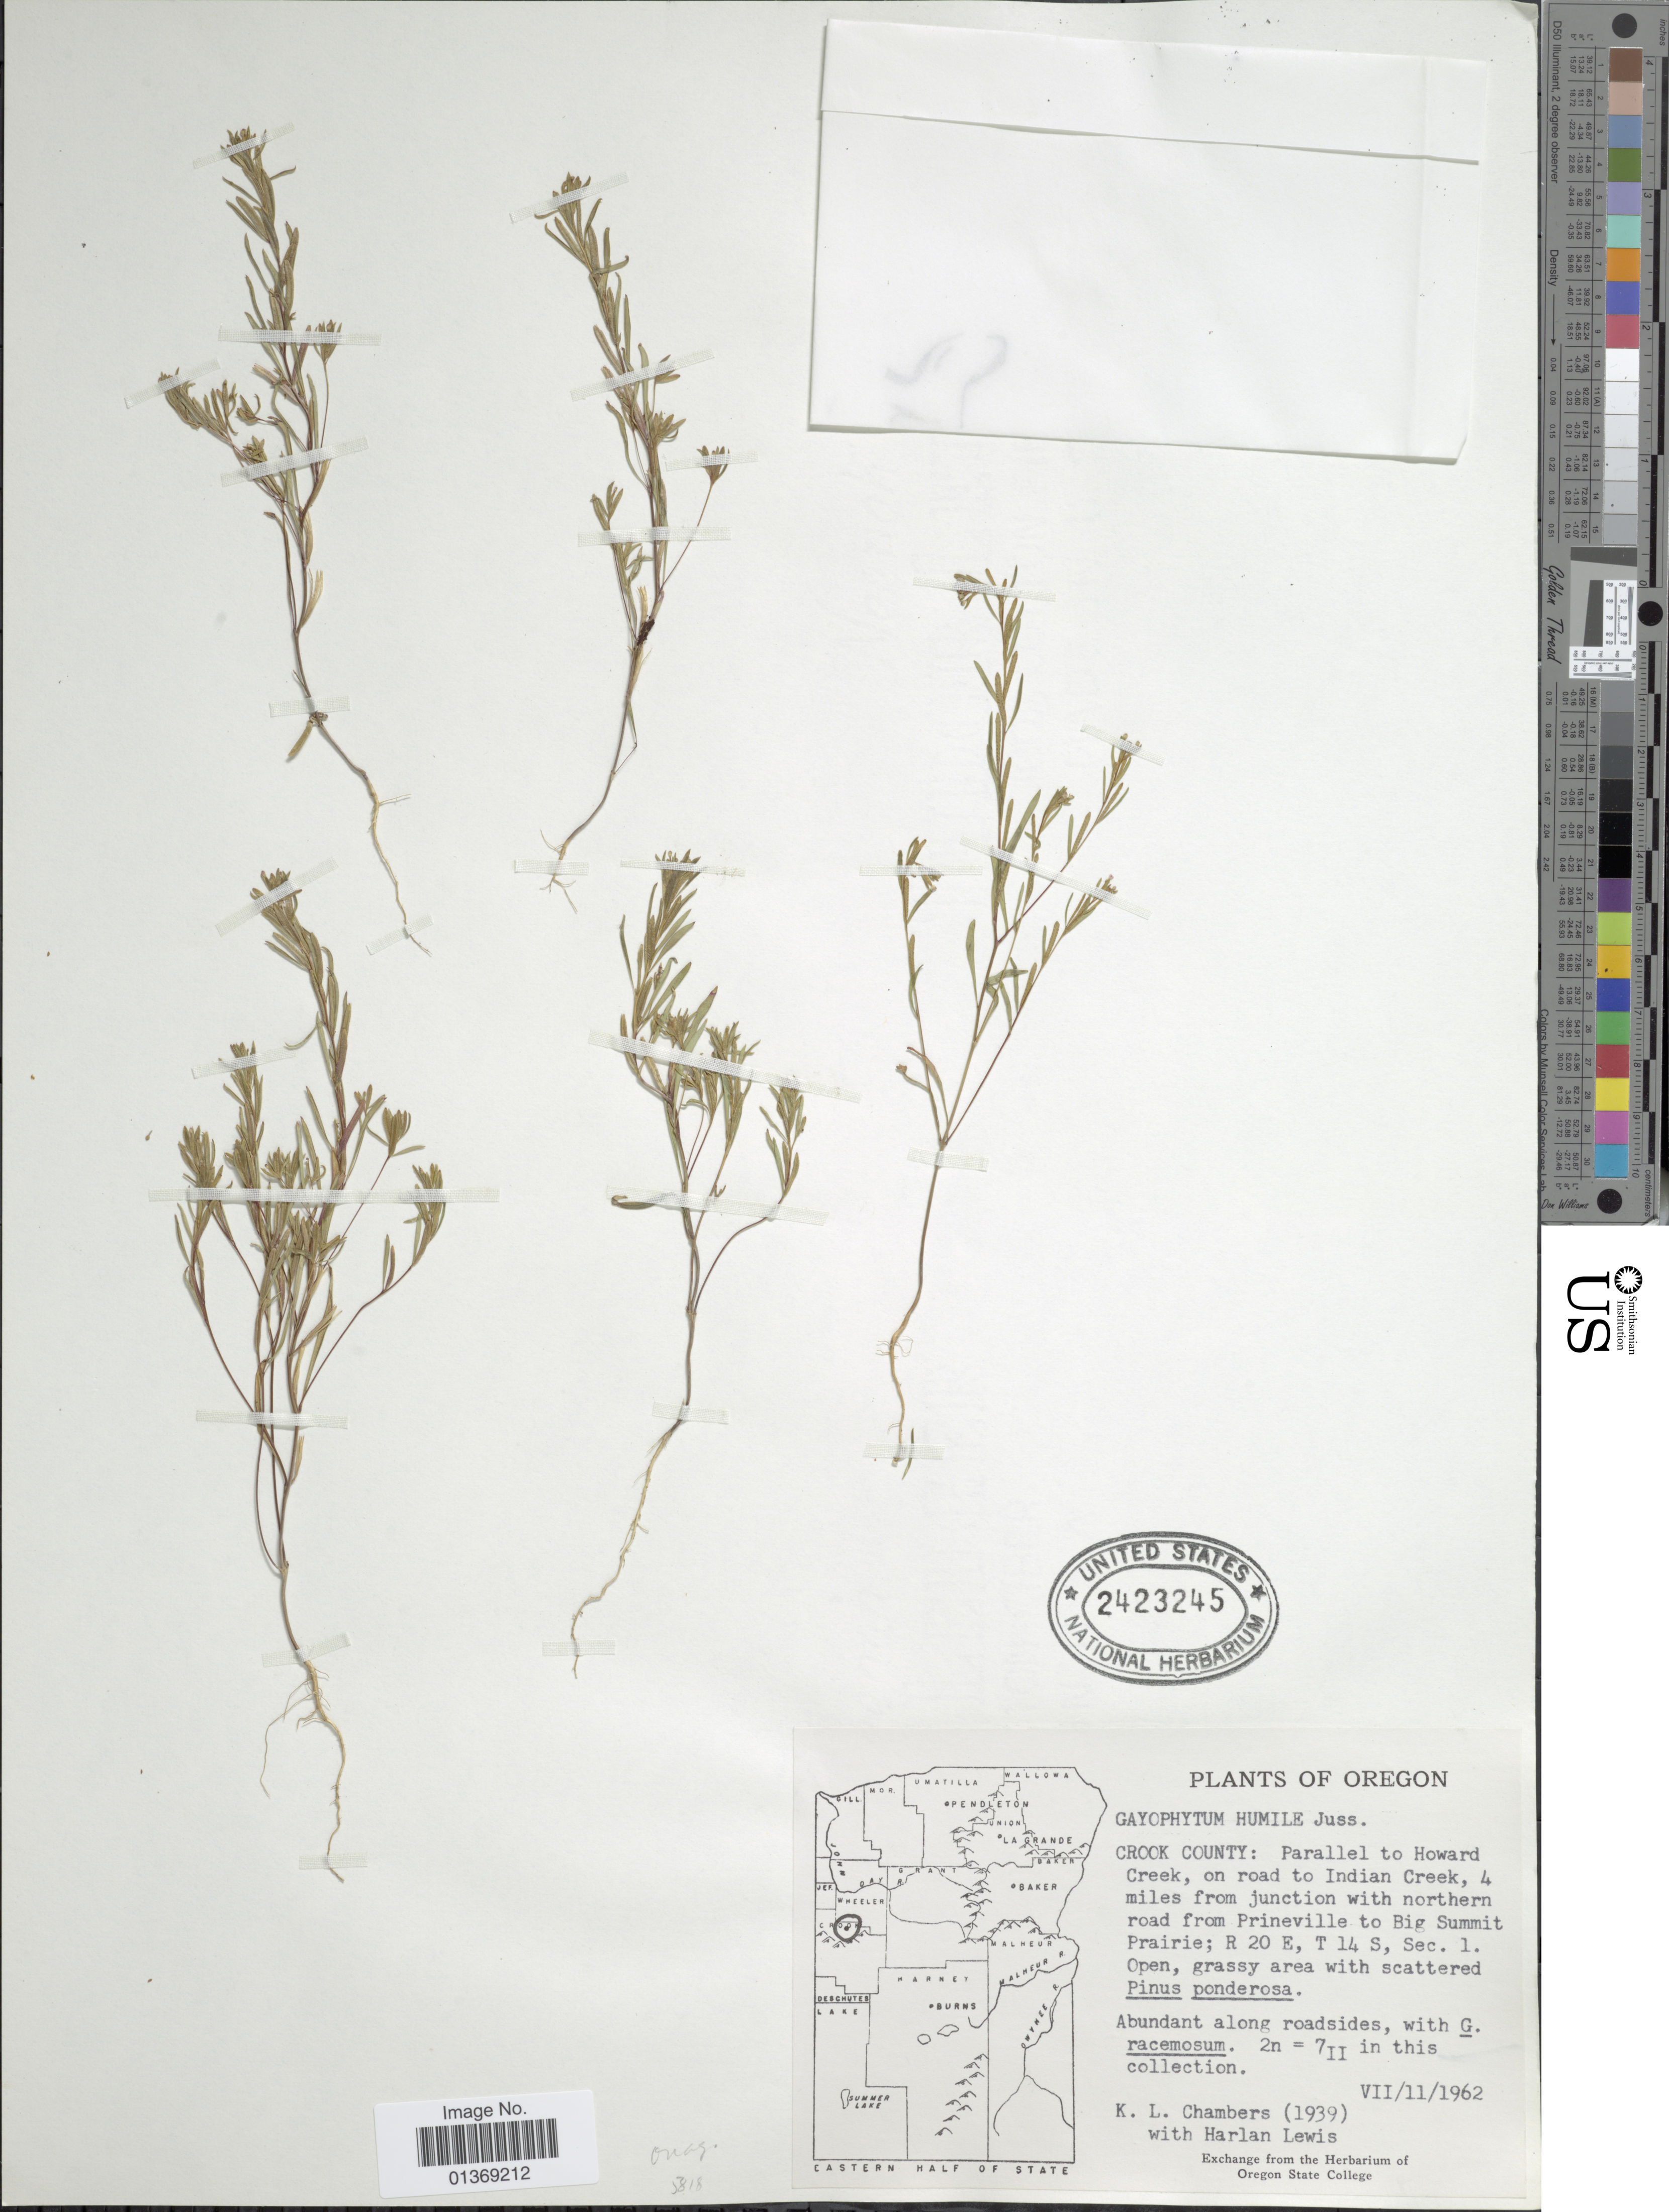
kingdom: Plantae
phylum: Tracheophyta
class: Magnoliopsida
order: Myrtales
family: Onagraceae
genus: Gayophytum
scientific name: Gayophytum humile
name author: A. Juss.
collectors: K. Chambers & H. Lewis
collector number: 1939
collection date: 1962-07-11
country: United States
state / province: Oregon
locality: Crook County: Parallel to Howard Creek, on road to Indian Creek, 4 miles from junction with northern road from Prineville to Big Summit Prairie; R 20 E, T 14 S, Sec. 1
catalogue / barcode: US 2423245